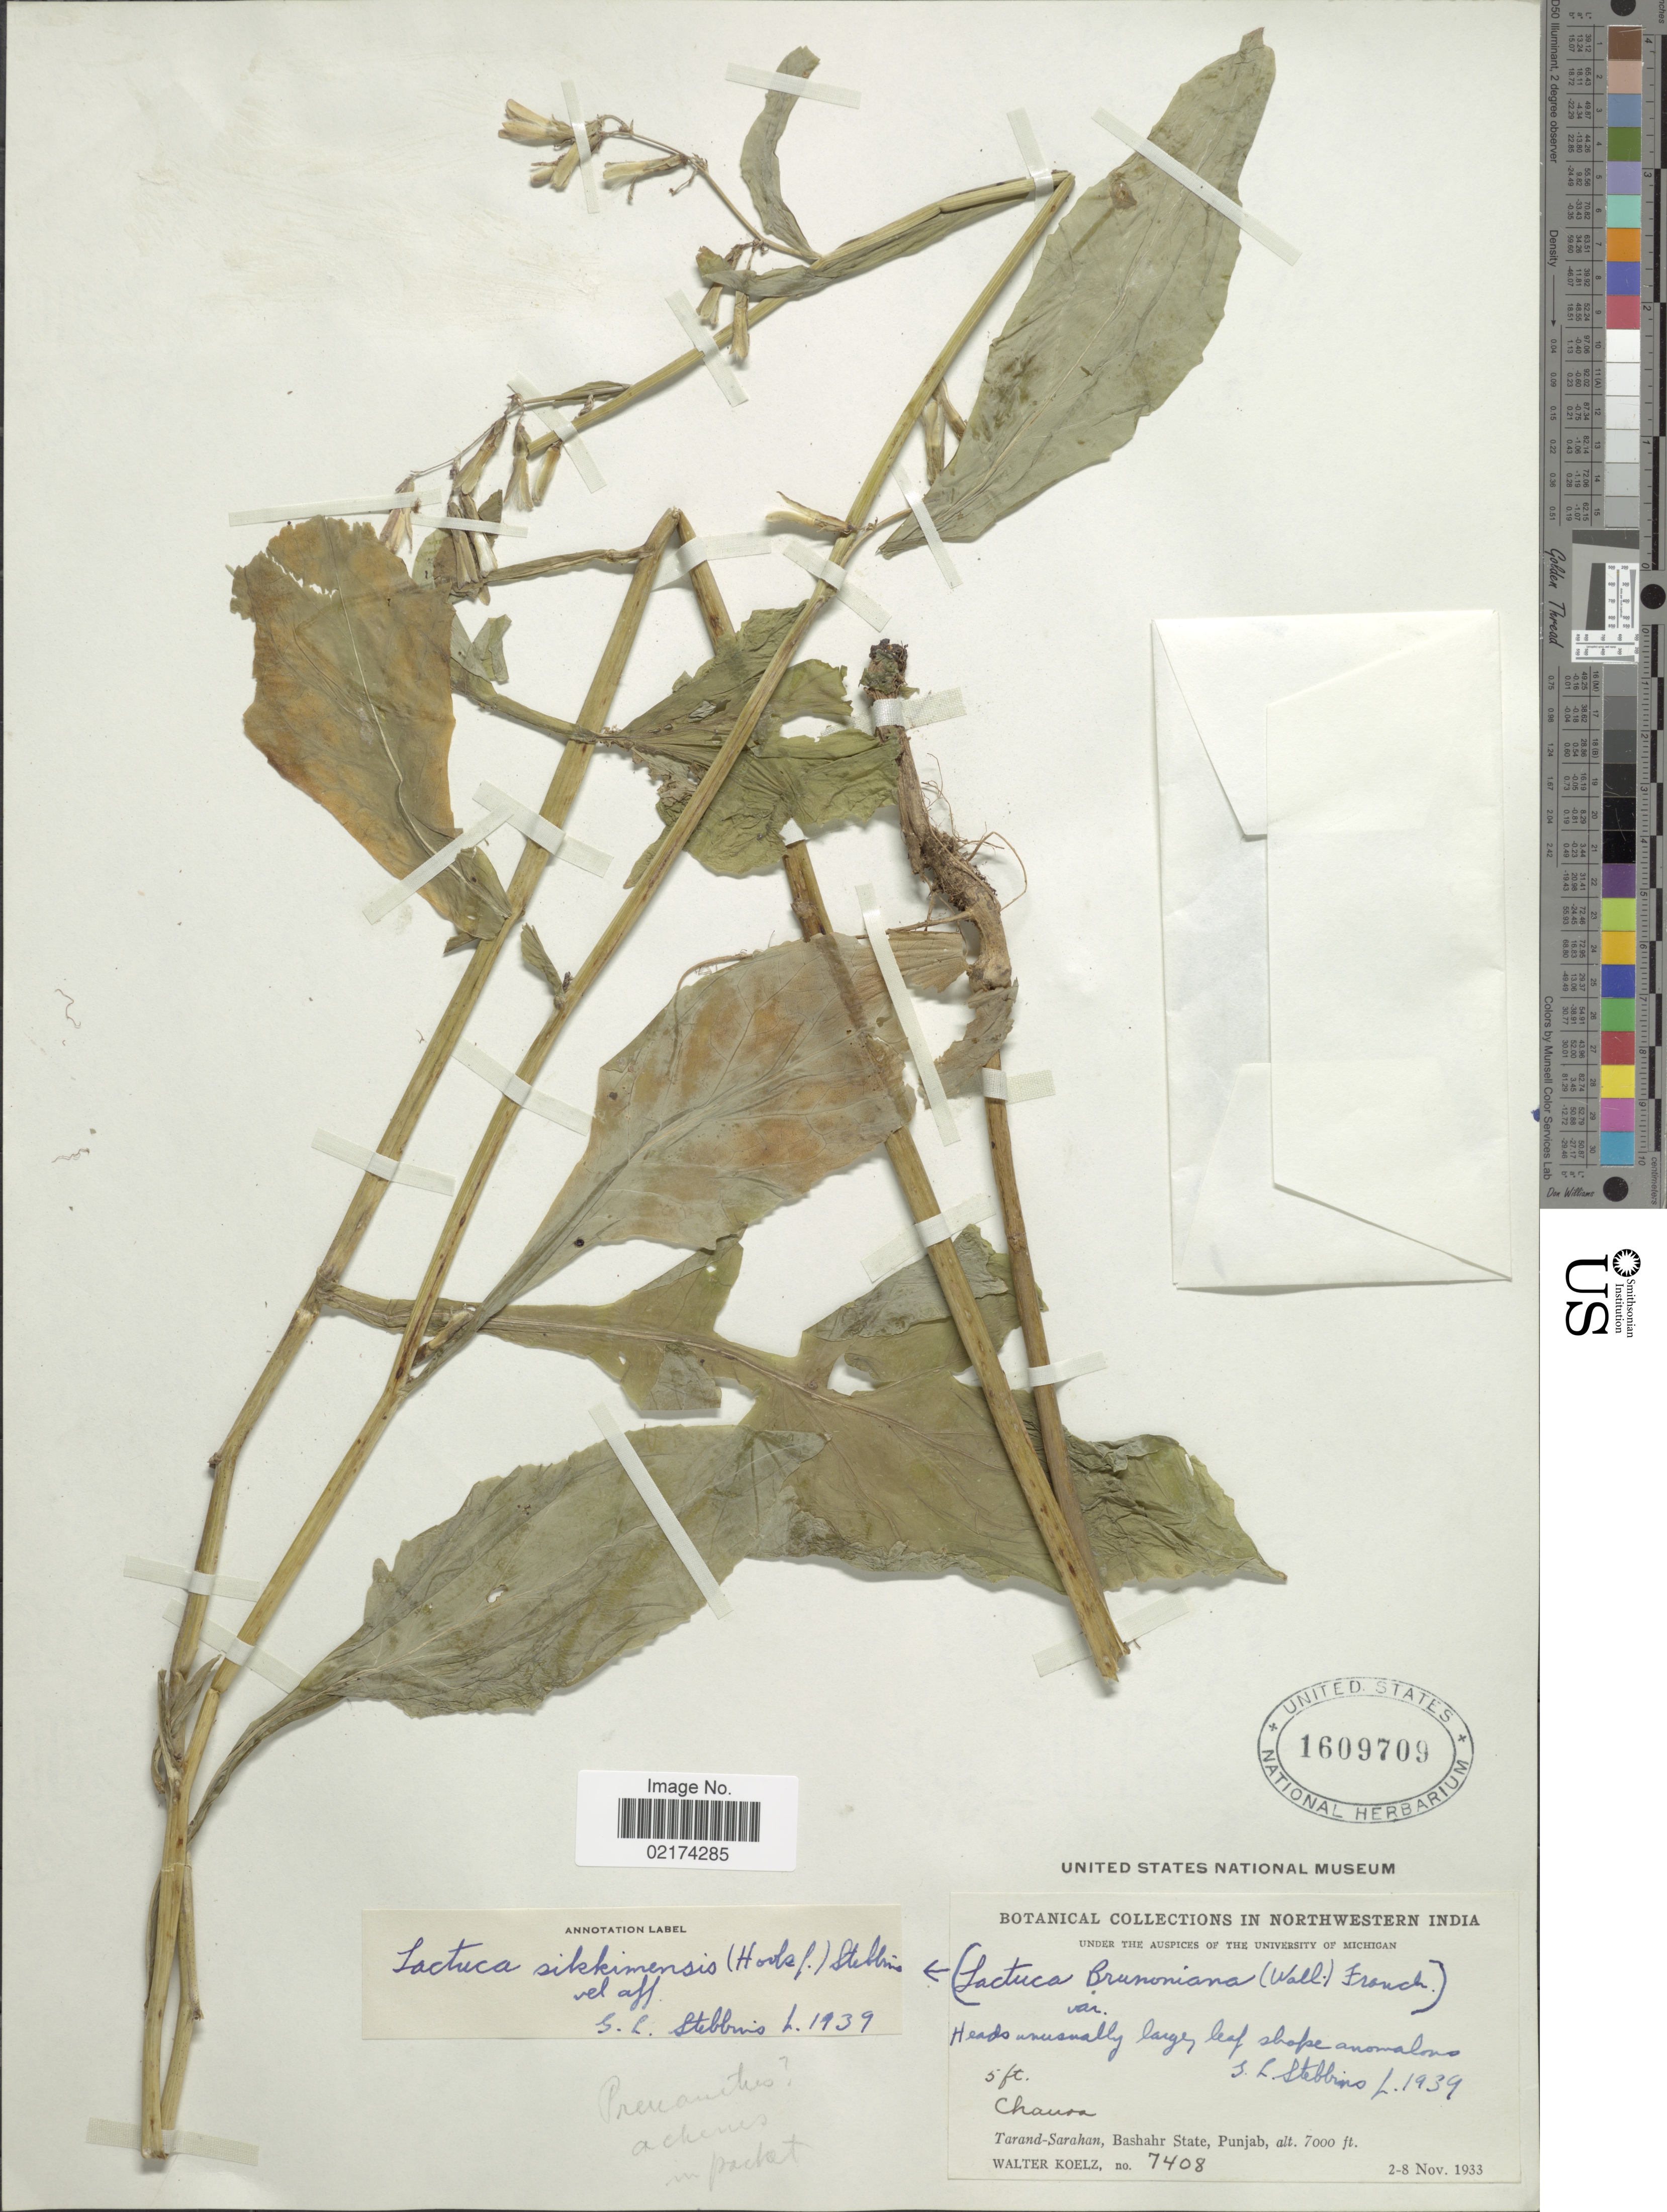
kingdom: Plantae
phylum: Tracheophyta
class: Magnoliopsida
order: Asterales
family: Asteraceae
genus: Lactuca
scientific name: Lactuca sikkimensis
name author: (Hook. f.) Stebbins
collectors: W. N. Koelz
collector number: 7408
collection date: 1933-11-02/1933-11-08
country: India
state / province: Punjab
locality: Northwestern India, Chaura [interpreted], Tarand-Sarahan, Bashahr State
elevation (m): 2134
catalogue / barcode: US 1609709